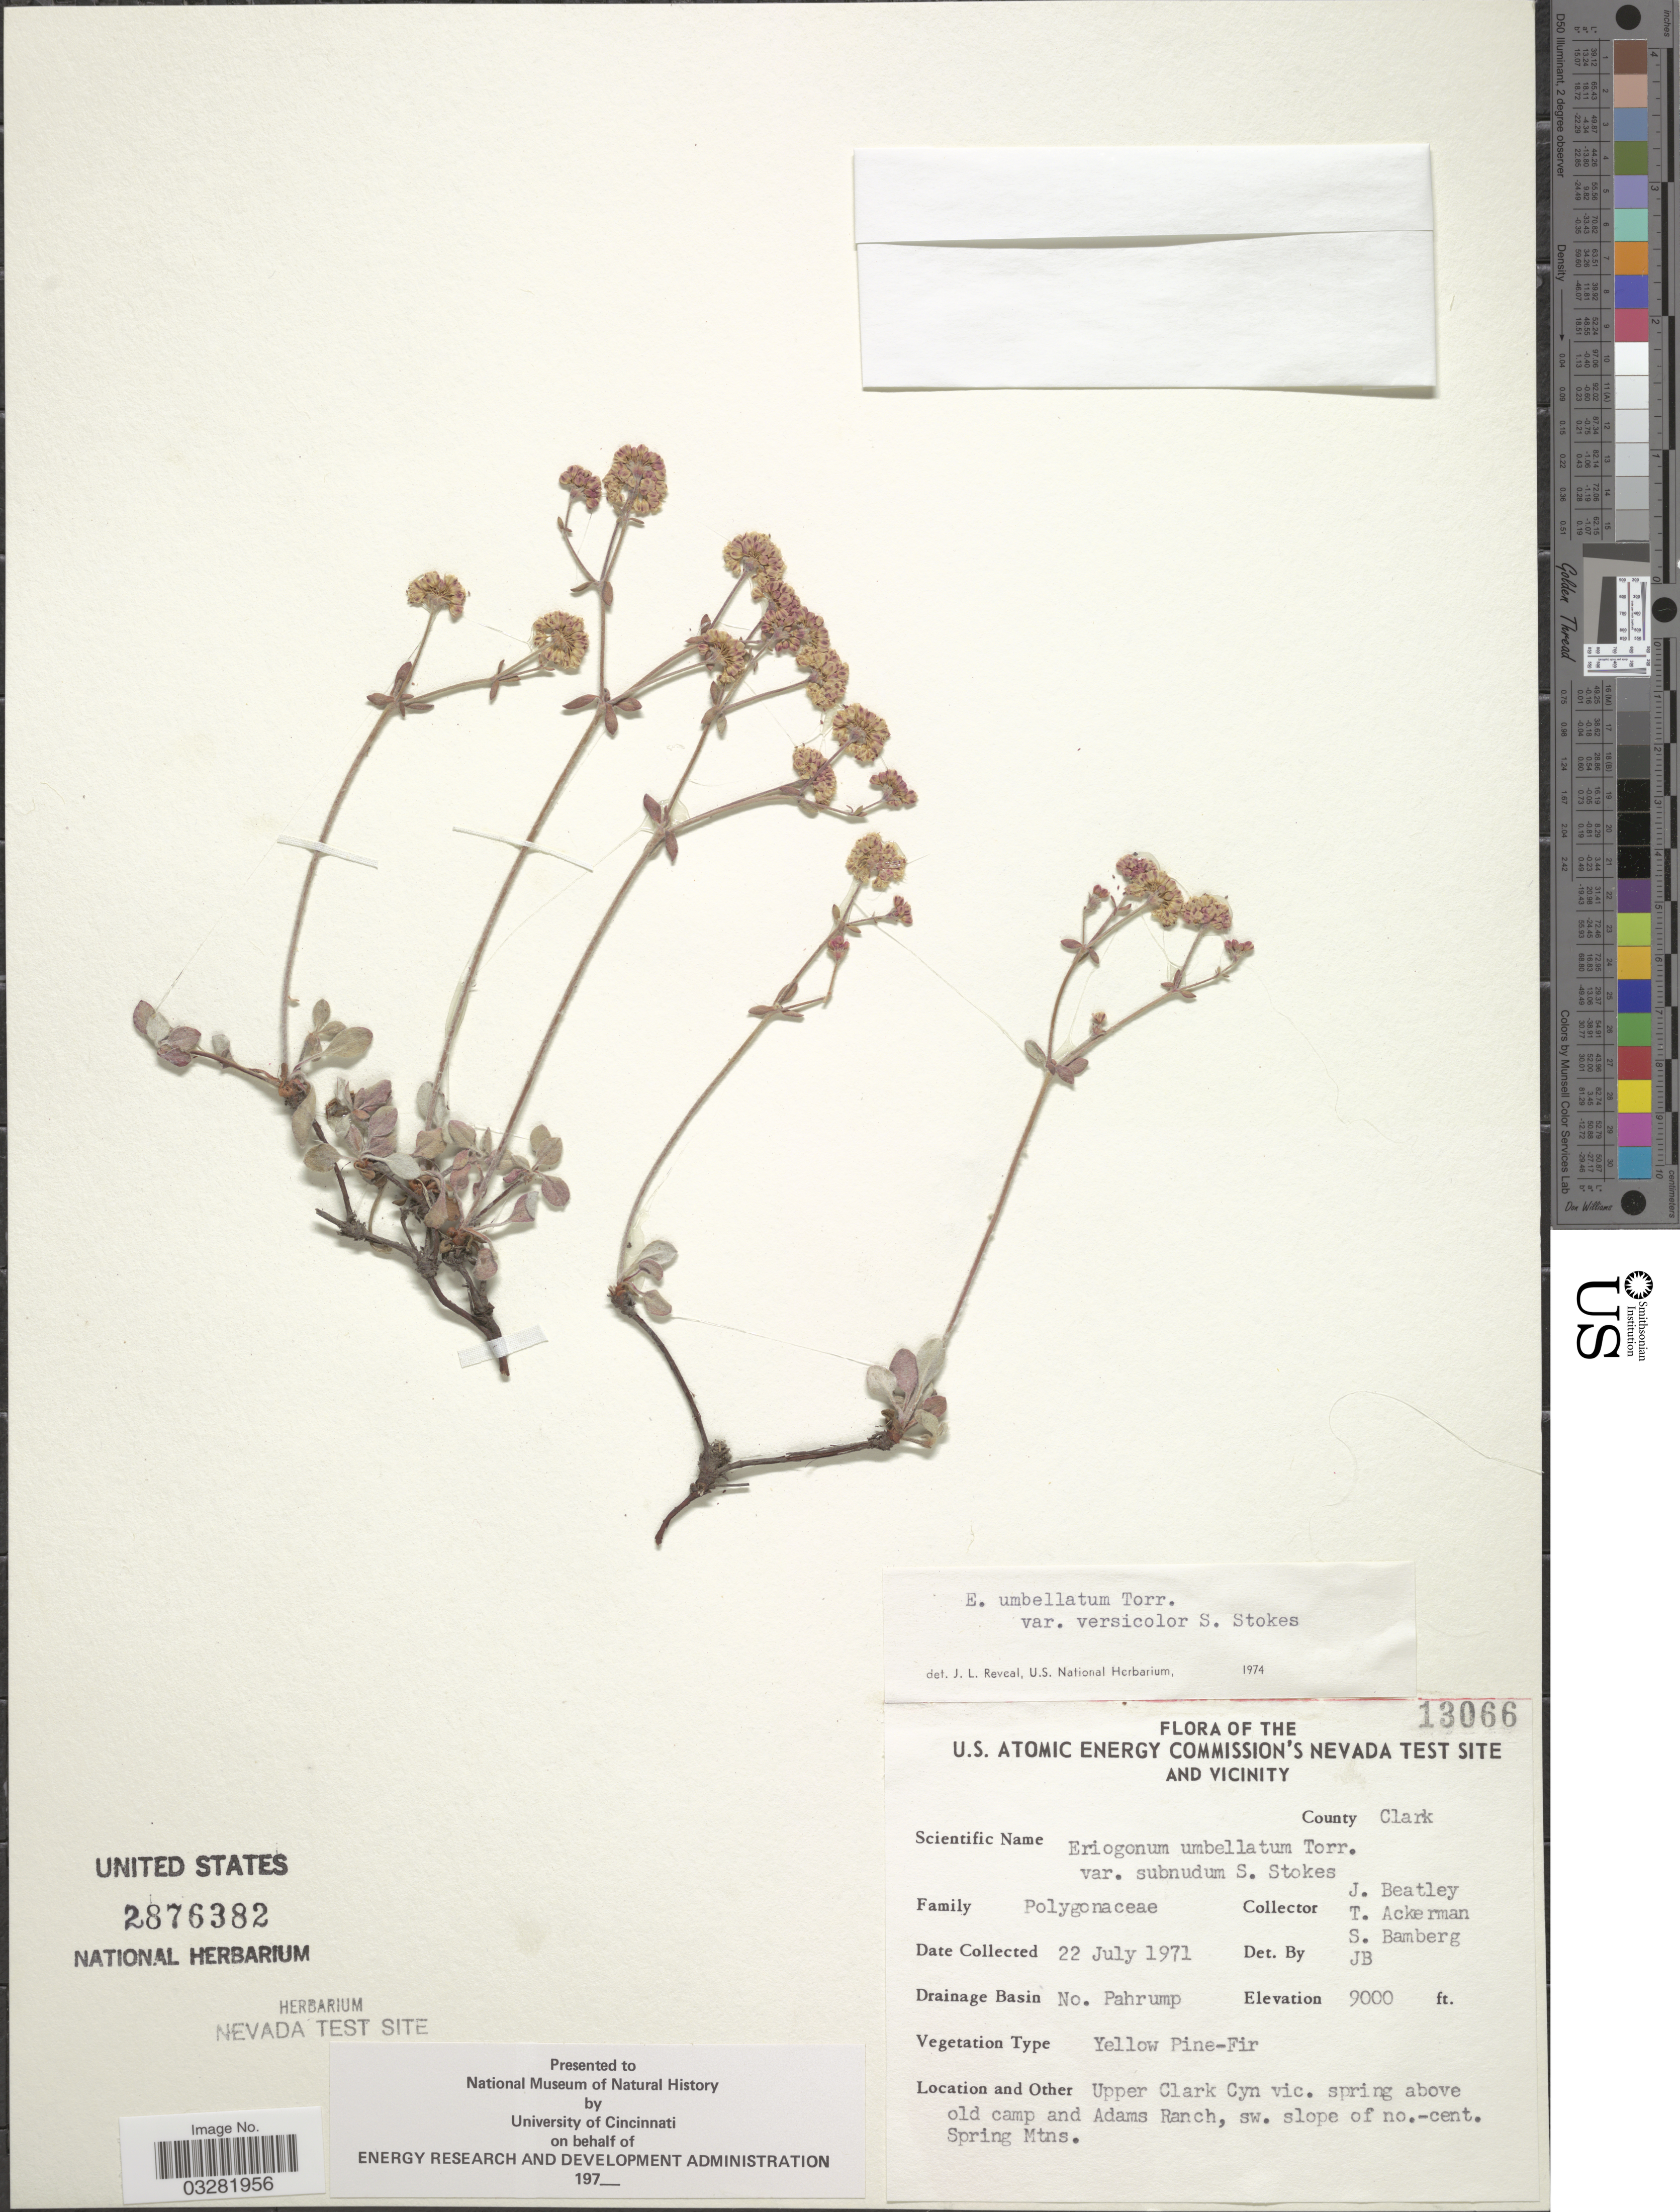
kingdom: Plantae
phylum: Tracheophyta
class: Magnoliopsida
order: Caryophyllales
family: Polygonaceae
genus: Eriogonum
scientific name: Eriogonum umbellatum var. versicolor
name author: S. Stokes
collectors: J. C. Beatley, T. Ackerman & S. Bamberg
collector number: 13066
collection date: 1971-07-22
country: United States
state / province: Nevada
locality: The U.S. Atomic Energy Commission's Nevada Test Site and Vicinity. County Clark. Drainage Basin No. Pahrump. Upper Clark Cyn vic. spring above old camp and Adams Ranch, sw. slope of no.-cent. Spring Mtns.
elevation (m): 2743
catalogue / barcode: US 2876382